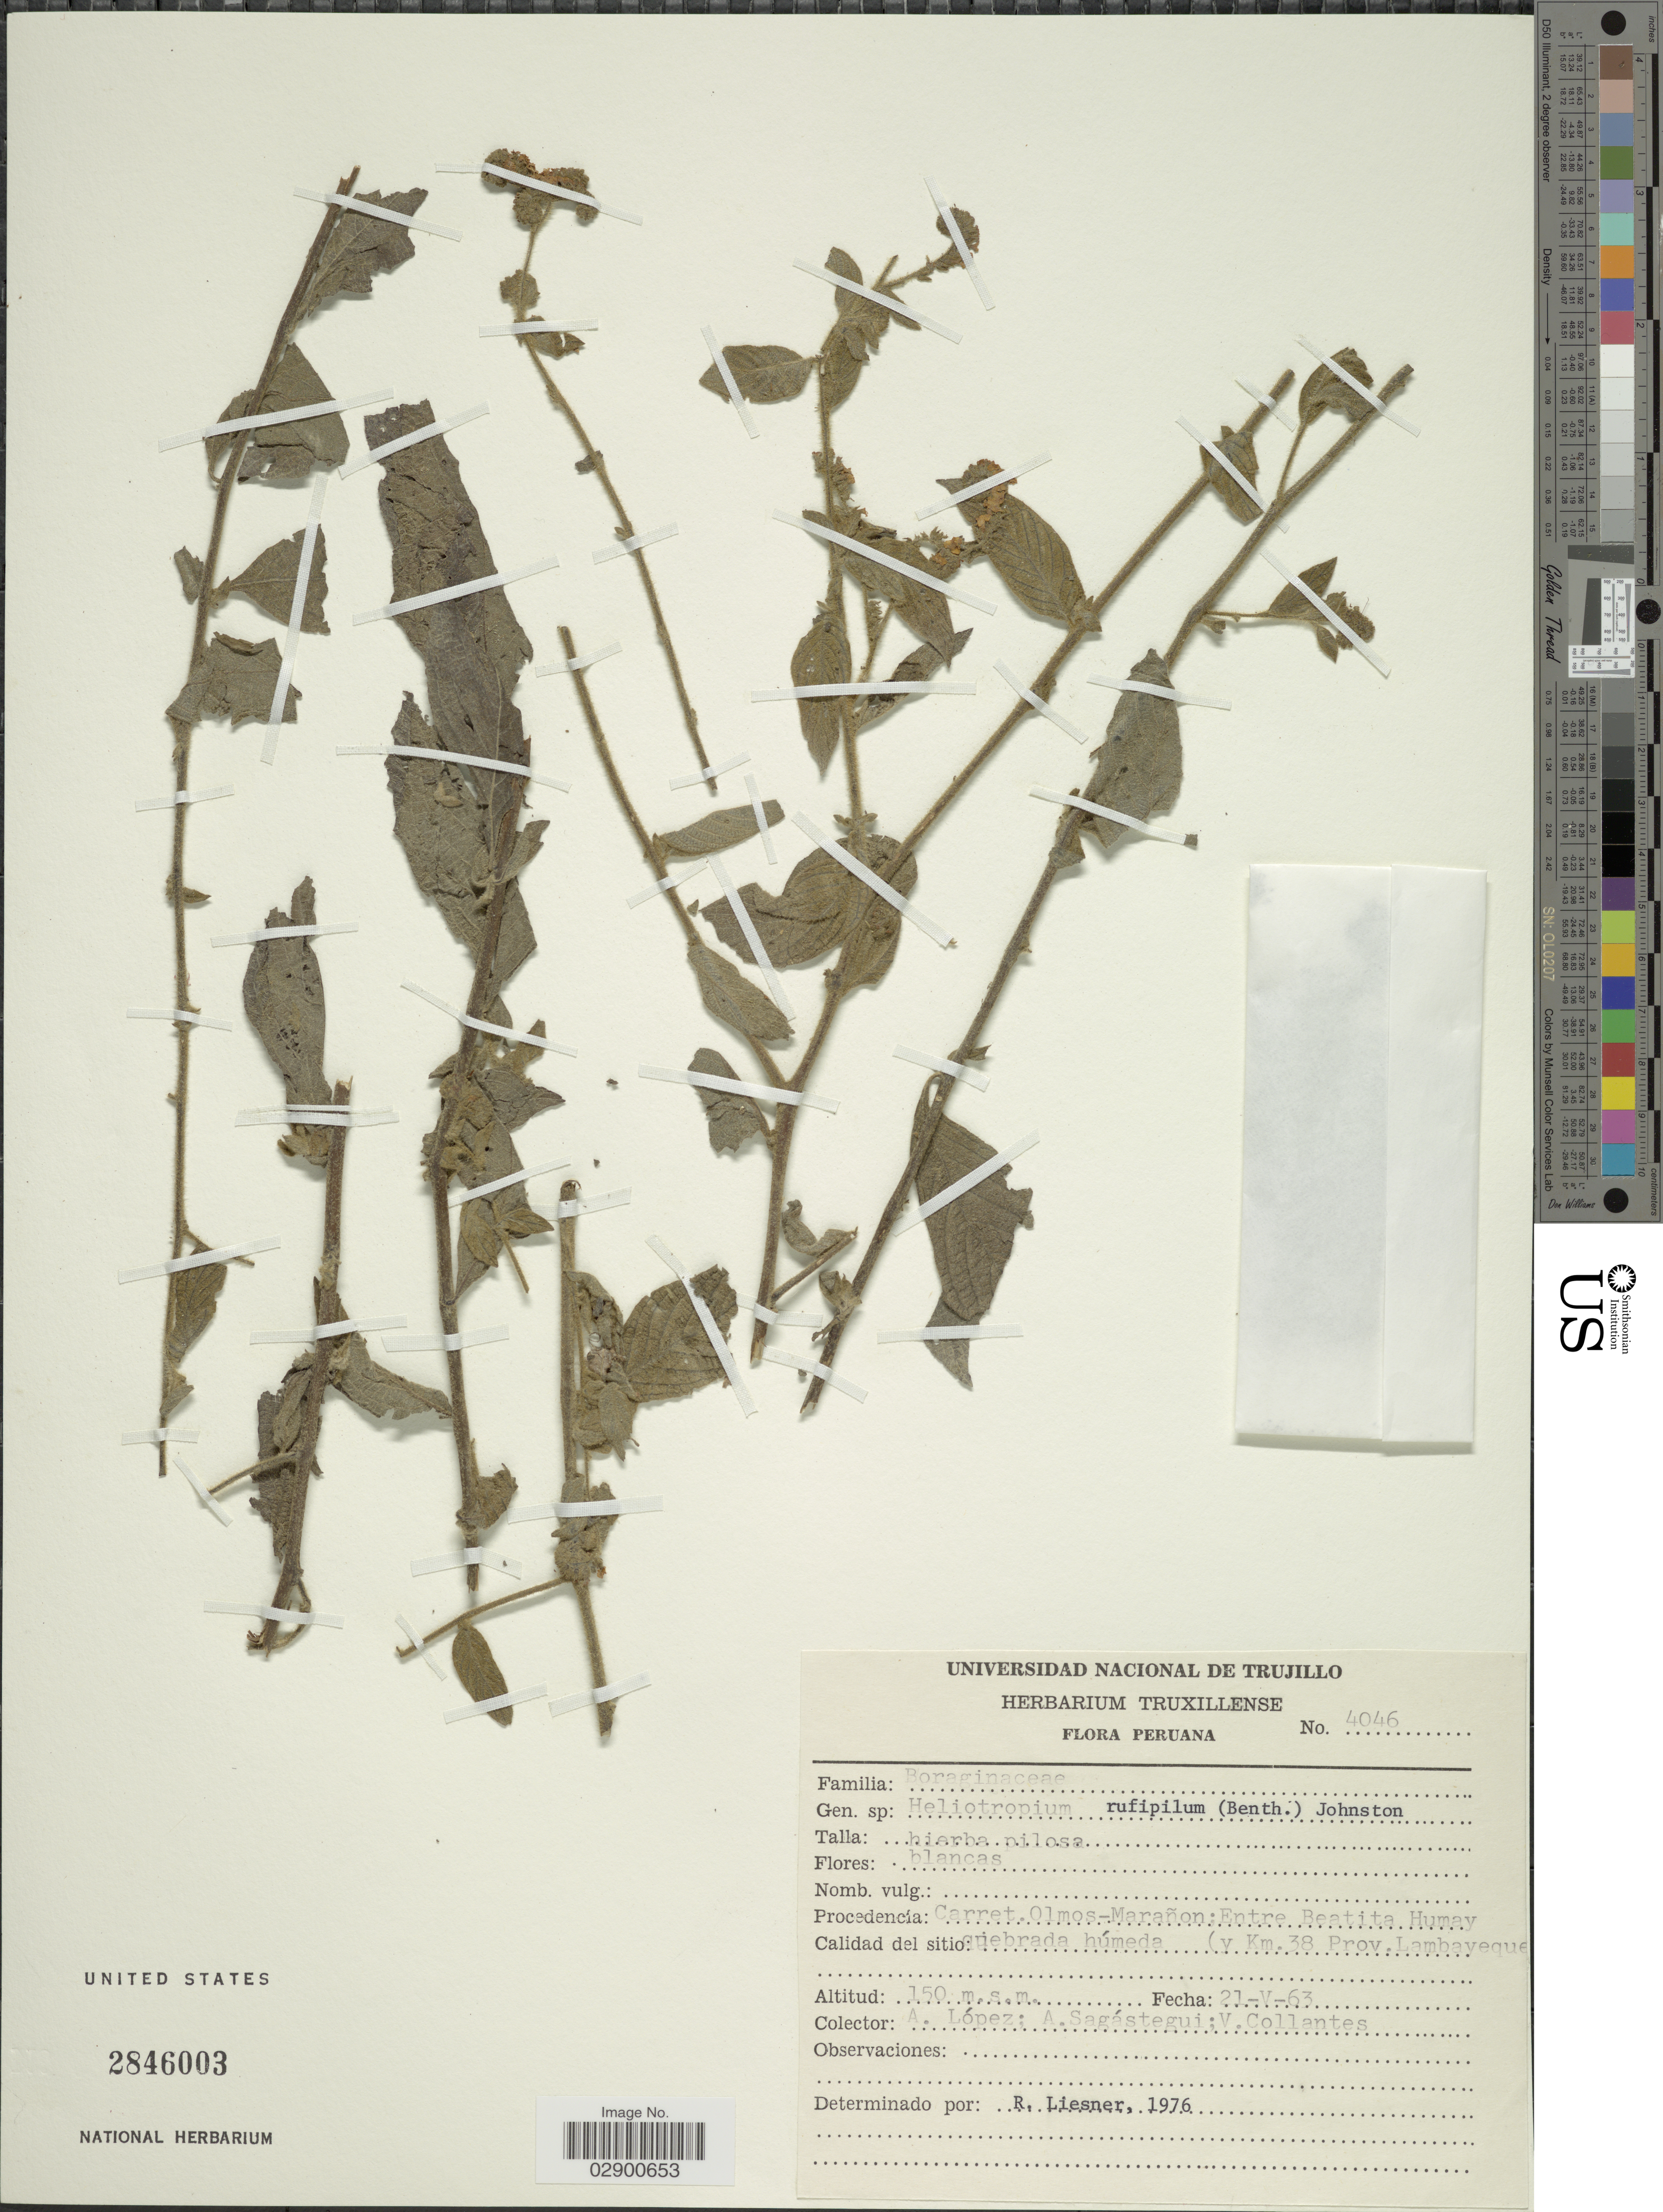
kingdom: Plantae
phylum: Tracheophyta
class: Magnoliopsida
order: Boraginales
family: Heliotropiaceae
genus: Heliotropium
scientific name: Heliotropium rufipilum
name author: (Benth.) I.M. Johnst.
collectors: A. López, A. Sagastegui & V. Collantes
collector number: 4046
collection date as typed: Transcribed d/m/y: 21/5/63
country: Peru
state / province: Lambayeque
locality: Carret Olmos-Marañon: Entre Beatita Humay quebrada húmeda (y Km. 38).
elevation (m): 150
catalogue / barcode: US 2846003